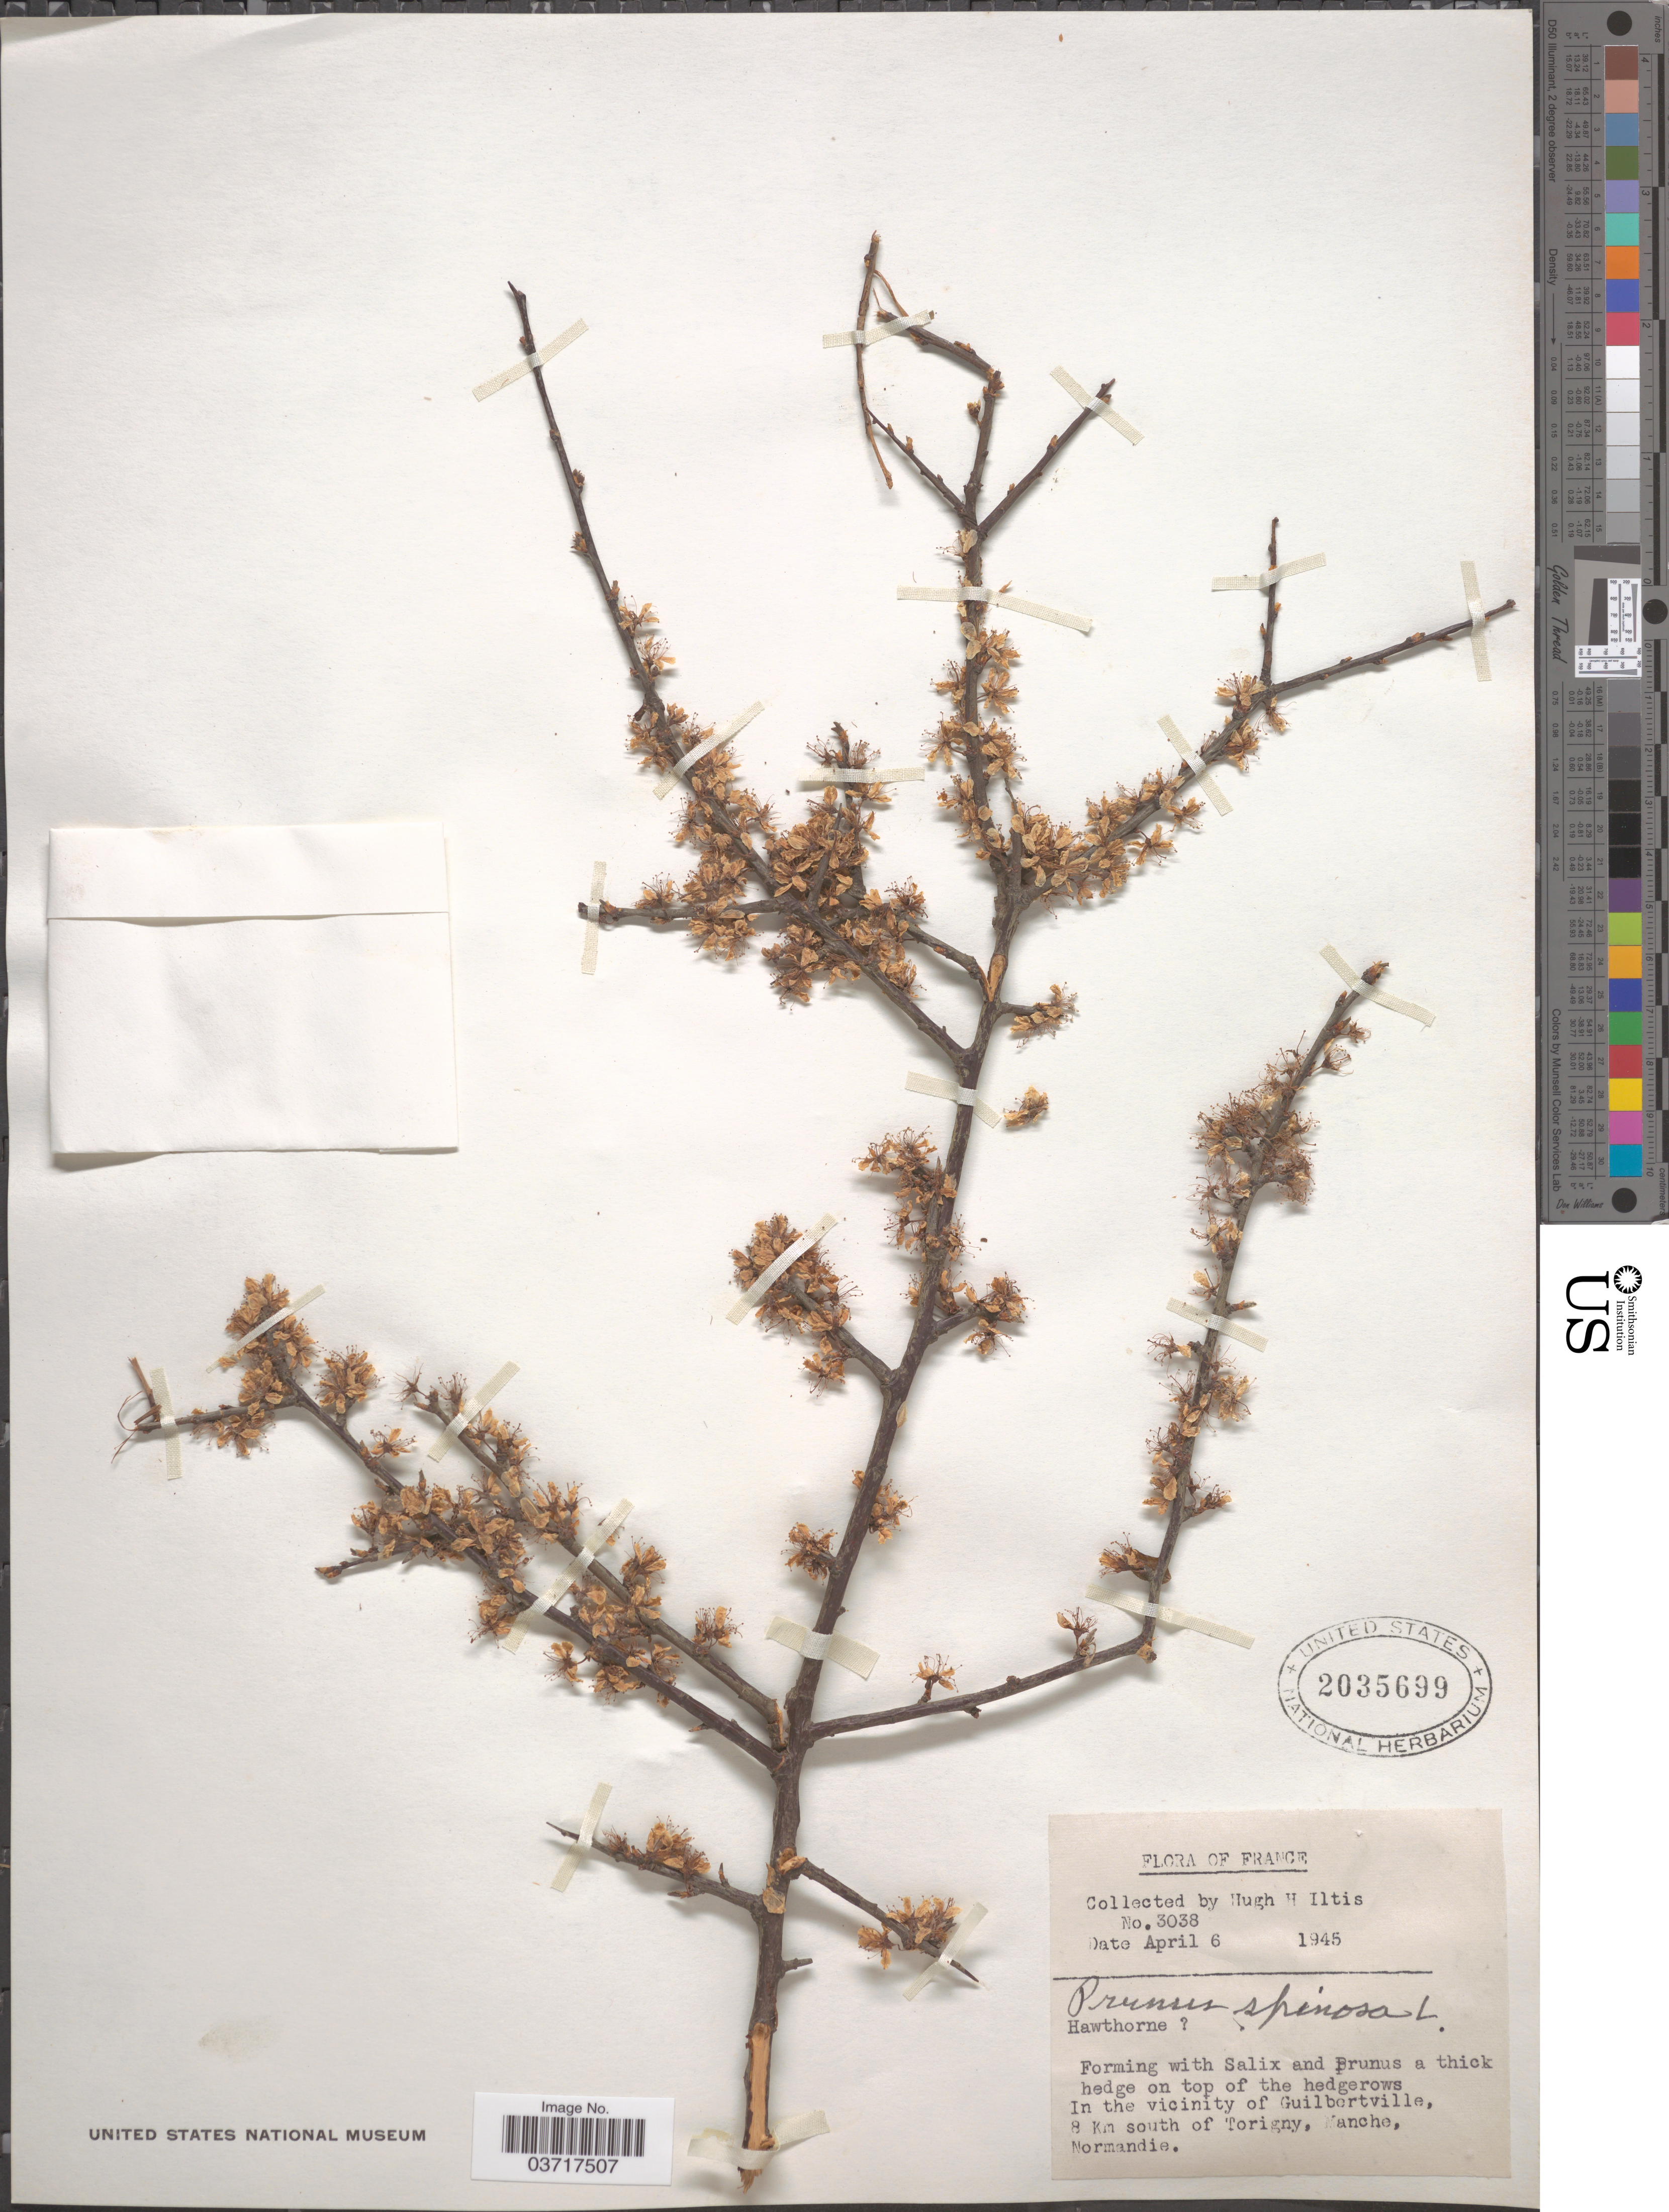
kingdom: Plantae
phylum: Tracheophyta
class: Magnoliopsida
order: Rosales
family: Rosaceae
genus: Prunus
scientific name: Prunus spinosa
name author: L.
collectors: H. Iltis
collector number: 3038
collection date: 1945-04-06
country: France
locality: In the vicinity of Guilbertville, 8 Km south of Torigny, Manche, Normandie.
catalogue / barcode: US 2035699